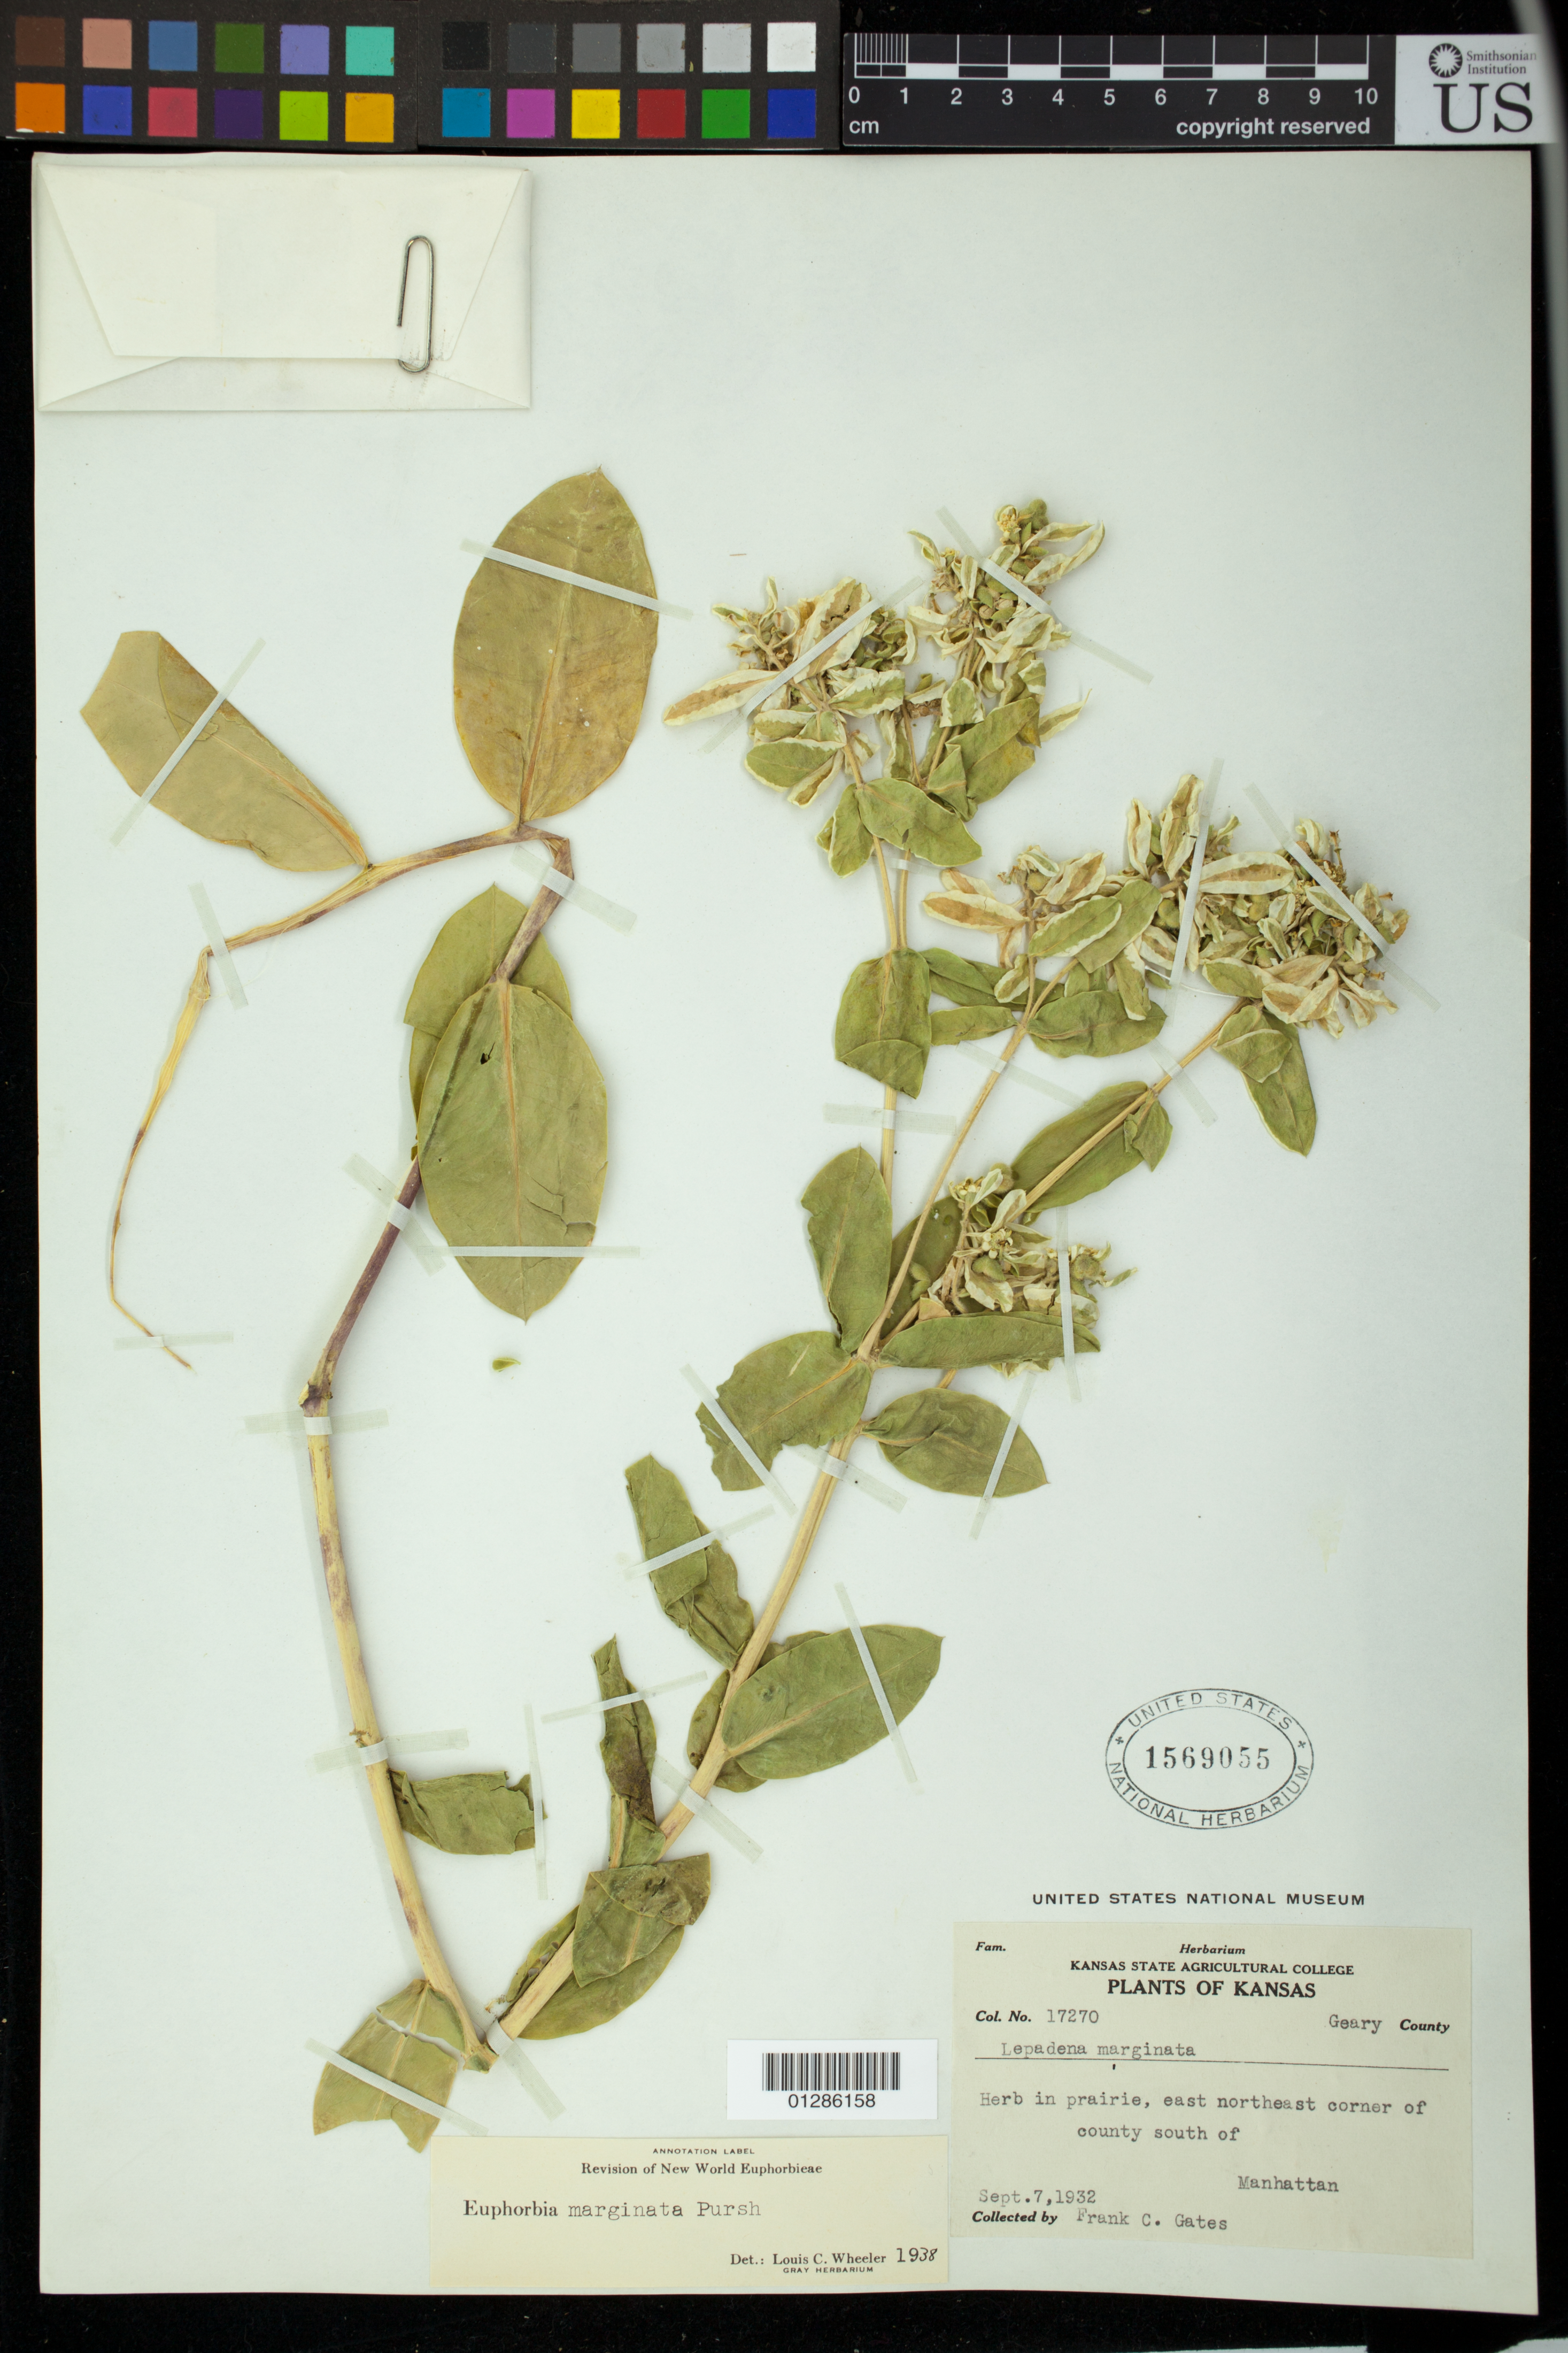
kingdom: Plantae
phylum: Tracheophyta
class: Magnoliopsida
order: Malpighiales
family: Euphorbiaceae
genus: Euphorbia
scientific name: Euphorbia marginata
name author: Pursh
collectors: F. C. Gates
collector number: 17270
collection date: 1932-09-07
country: United States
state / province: Kansas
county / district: Geary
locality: Herb in prairie, east northeast corner of county south of Manhattan.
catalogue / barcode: US 1569055